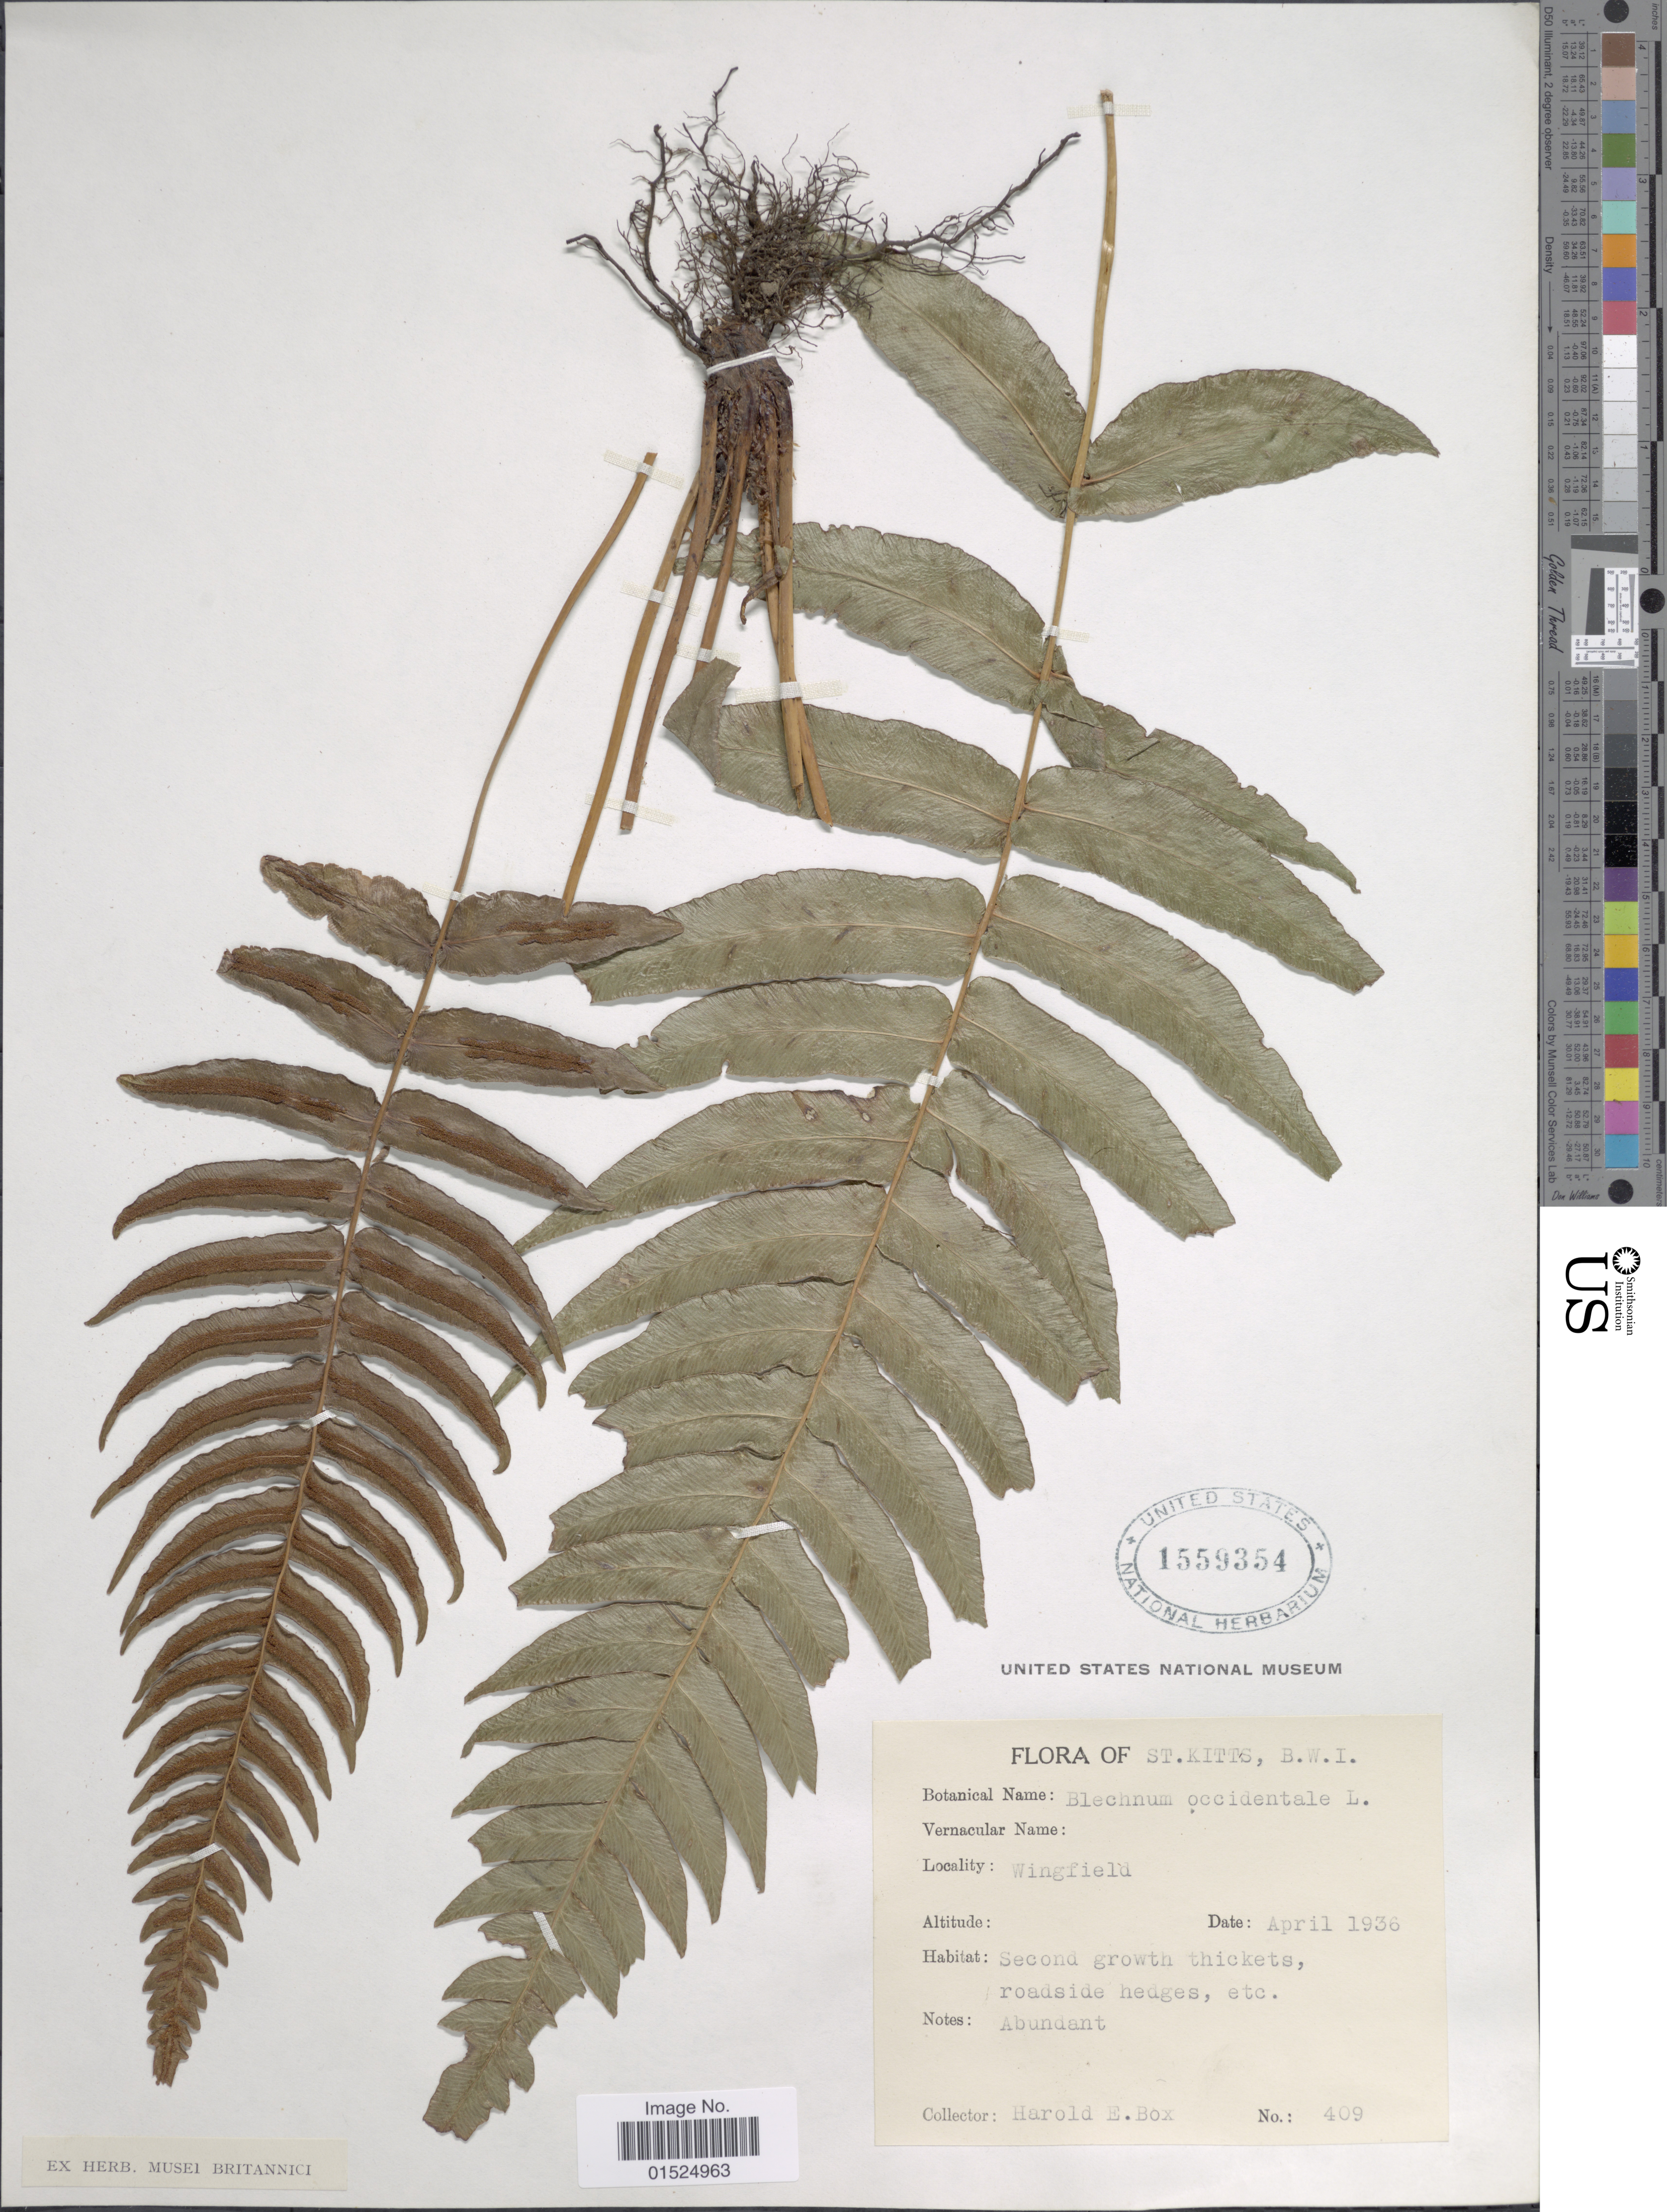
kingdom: Plantae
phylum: Tracheophyta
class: Polypodiopsida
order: Polypodiales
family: Blechnaceae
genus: Blechnum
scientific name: Blechnum occidentale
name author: L.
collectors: H. E. Box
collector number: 409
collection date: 1936-04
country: St. Christopher-Nevis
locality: St. Kitts, Wingfield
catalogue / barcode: US 1559354